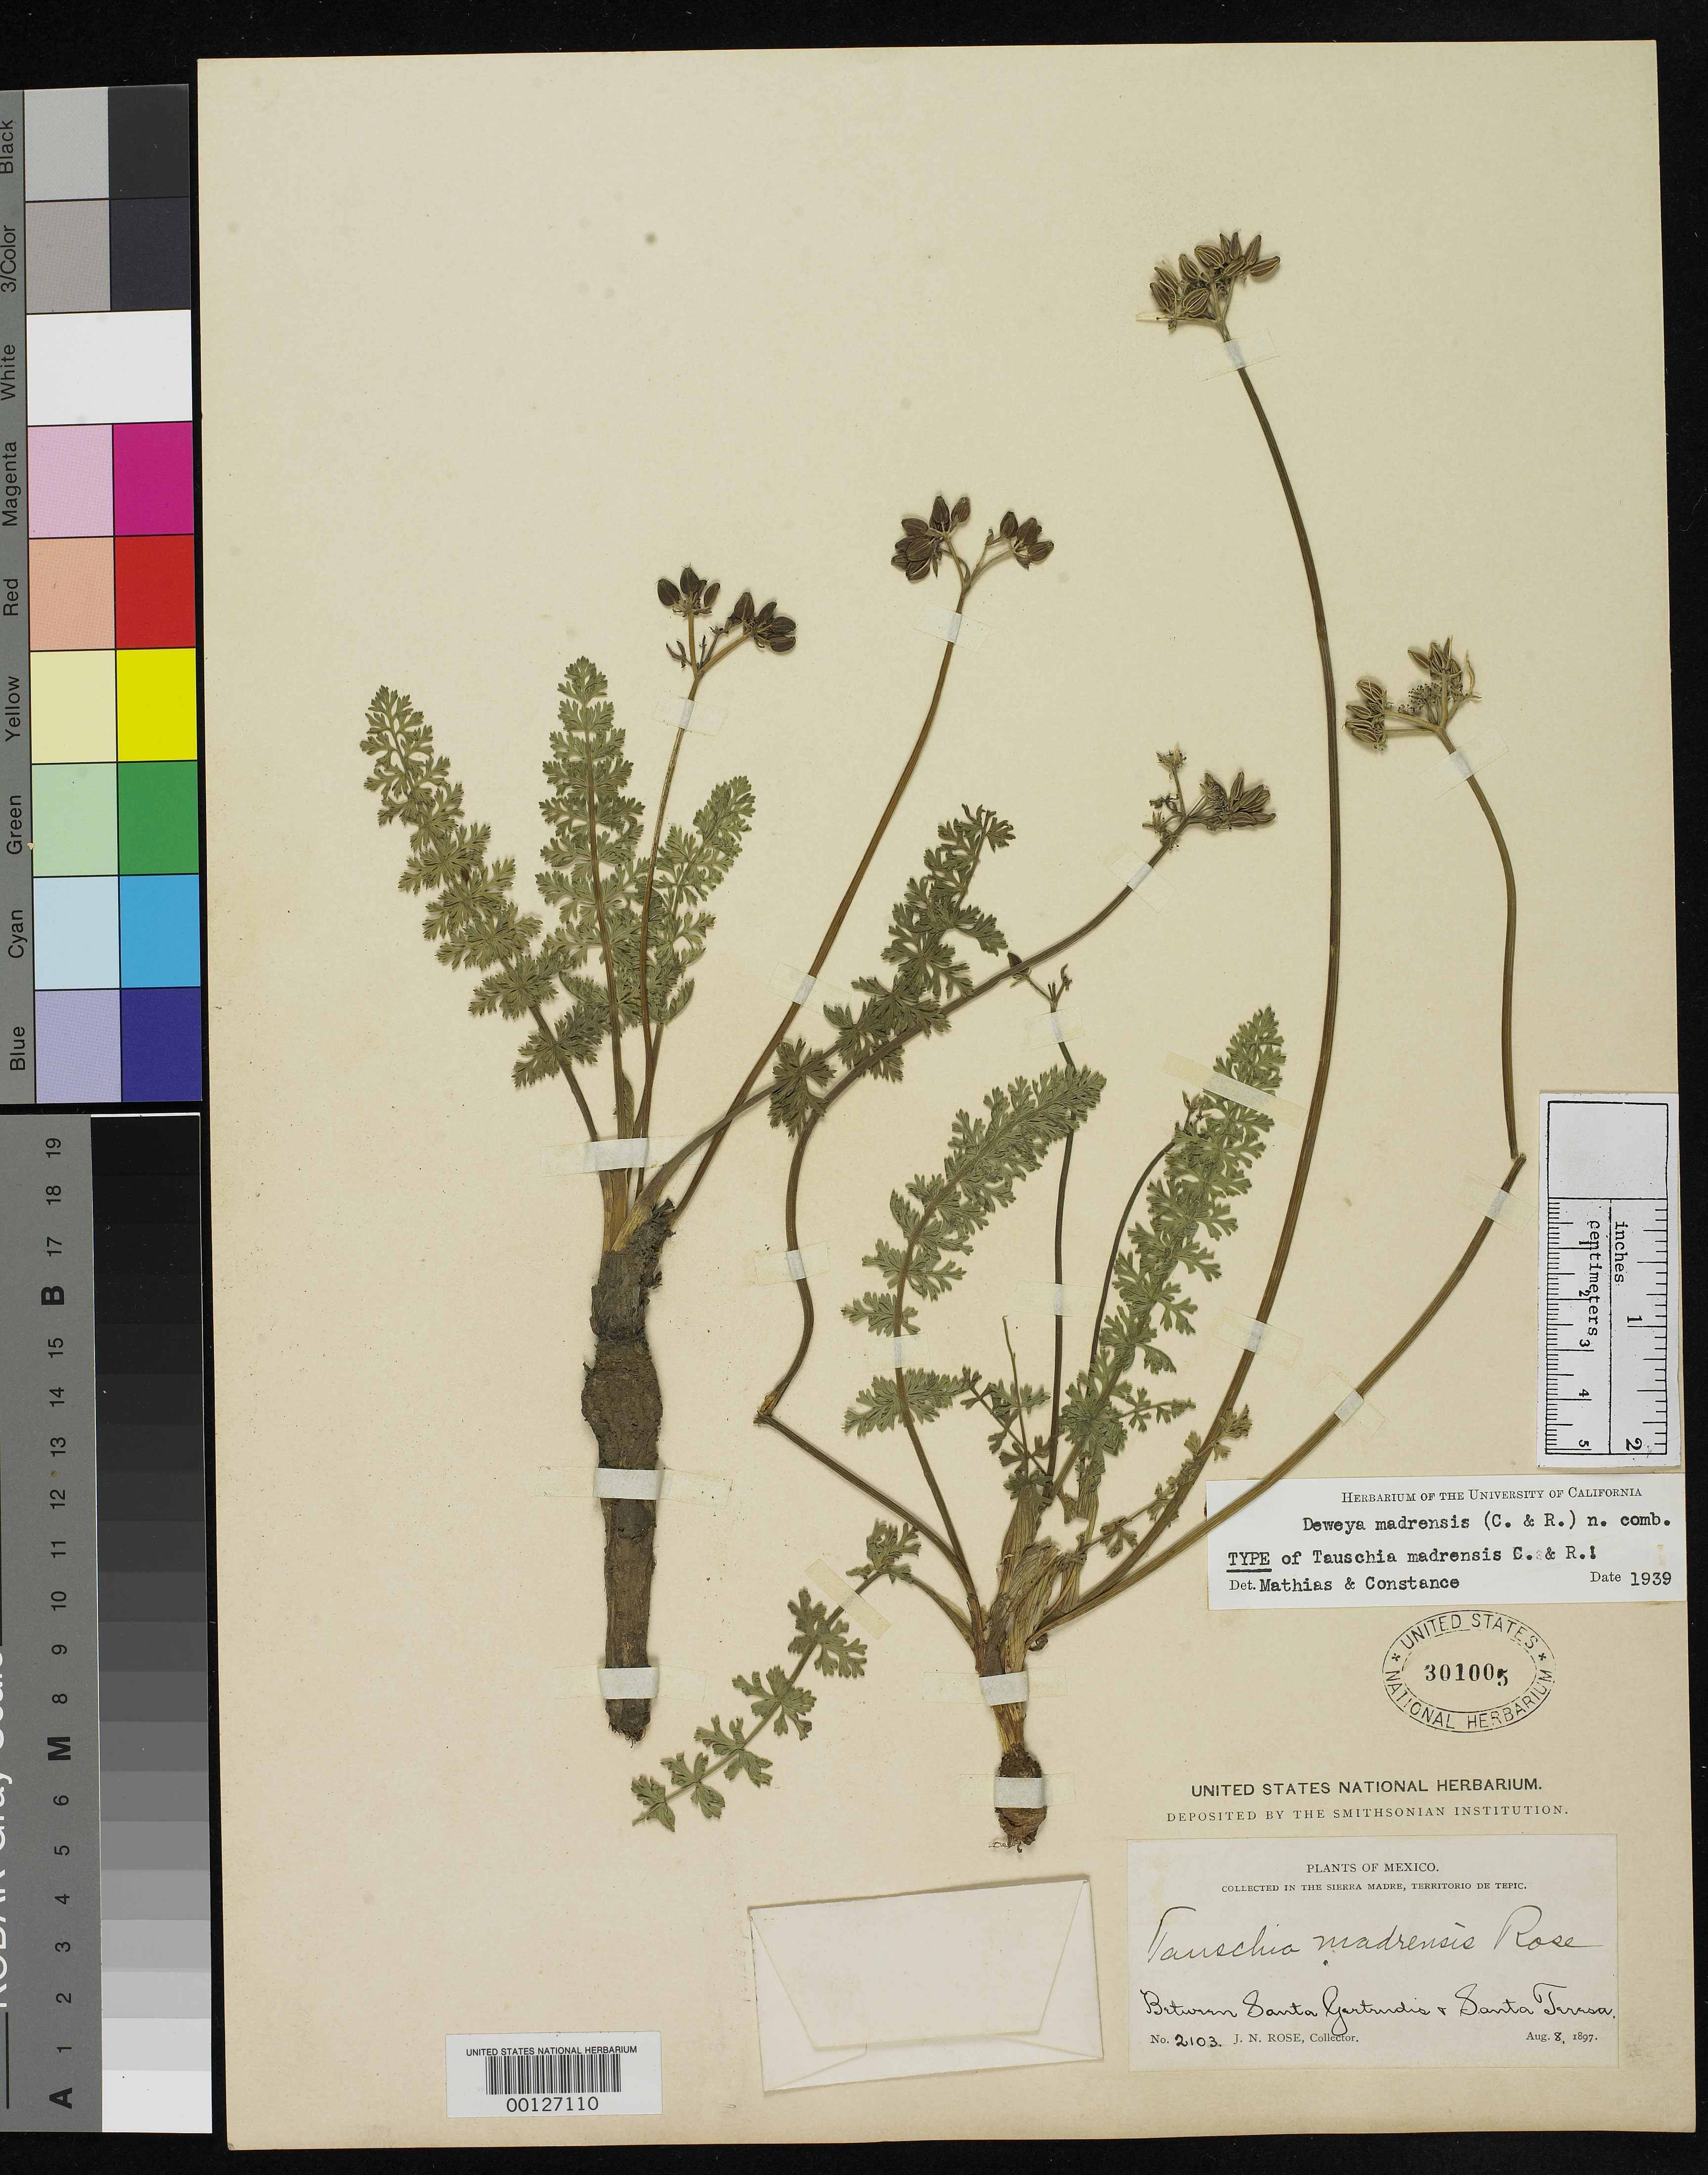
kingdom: Plantae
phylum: Tracheophyta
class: Magnoliopsida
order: Apiales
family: Apiaceae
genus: Tauschia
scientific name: Tauschia madrensis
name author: J.M. Coult. & Rose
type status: Type Collection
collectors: J. N. Rose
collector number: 2103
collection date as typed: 08 Aug 1897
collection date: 1897-08-08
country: Mexico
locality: Western range of Sierra Madre, near Santa Gertrudis and Santa Teresa.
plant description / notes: One of two original sheets at US; USNH 301005 annotated by Mathias & Constance (1939) as "TYPE", USNH 301004 as "ISOTYPE".; Annotated by Mathias & Constance (1939) as "Deweya madrensis (C. & R.) n. comb.", name apparently never published.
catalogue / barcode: US 301005